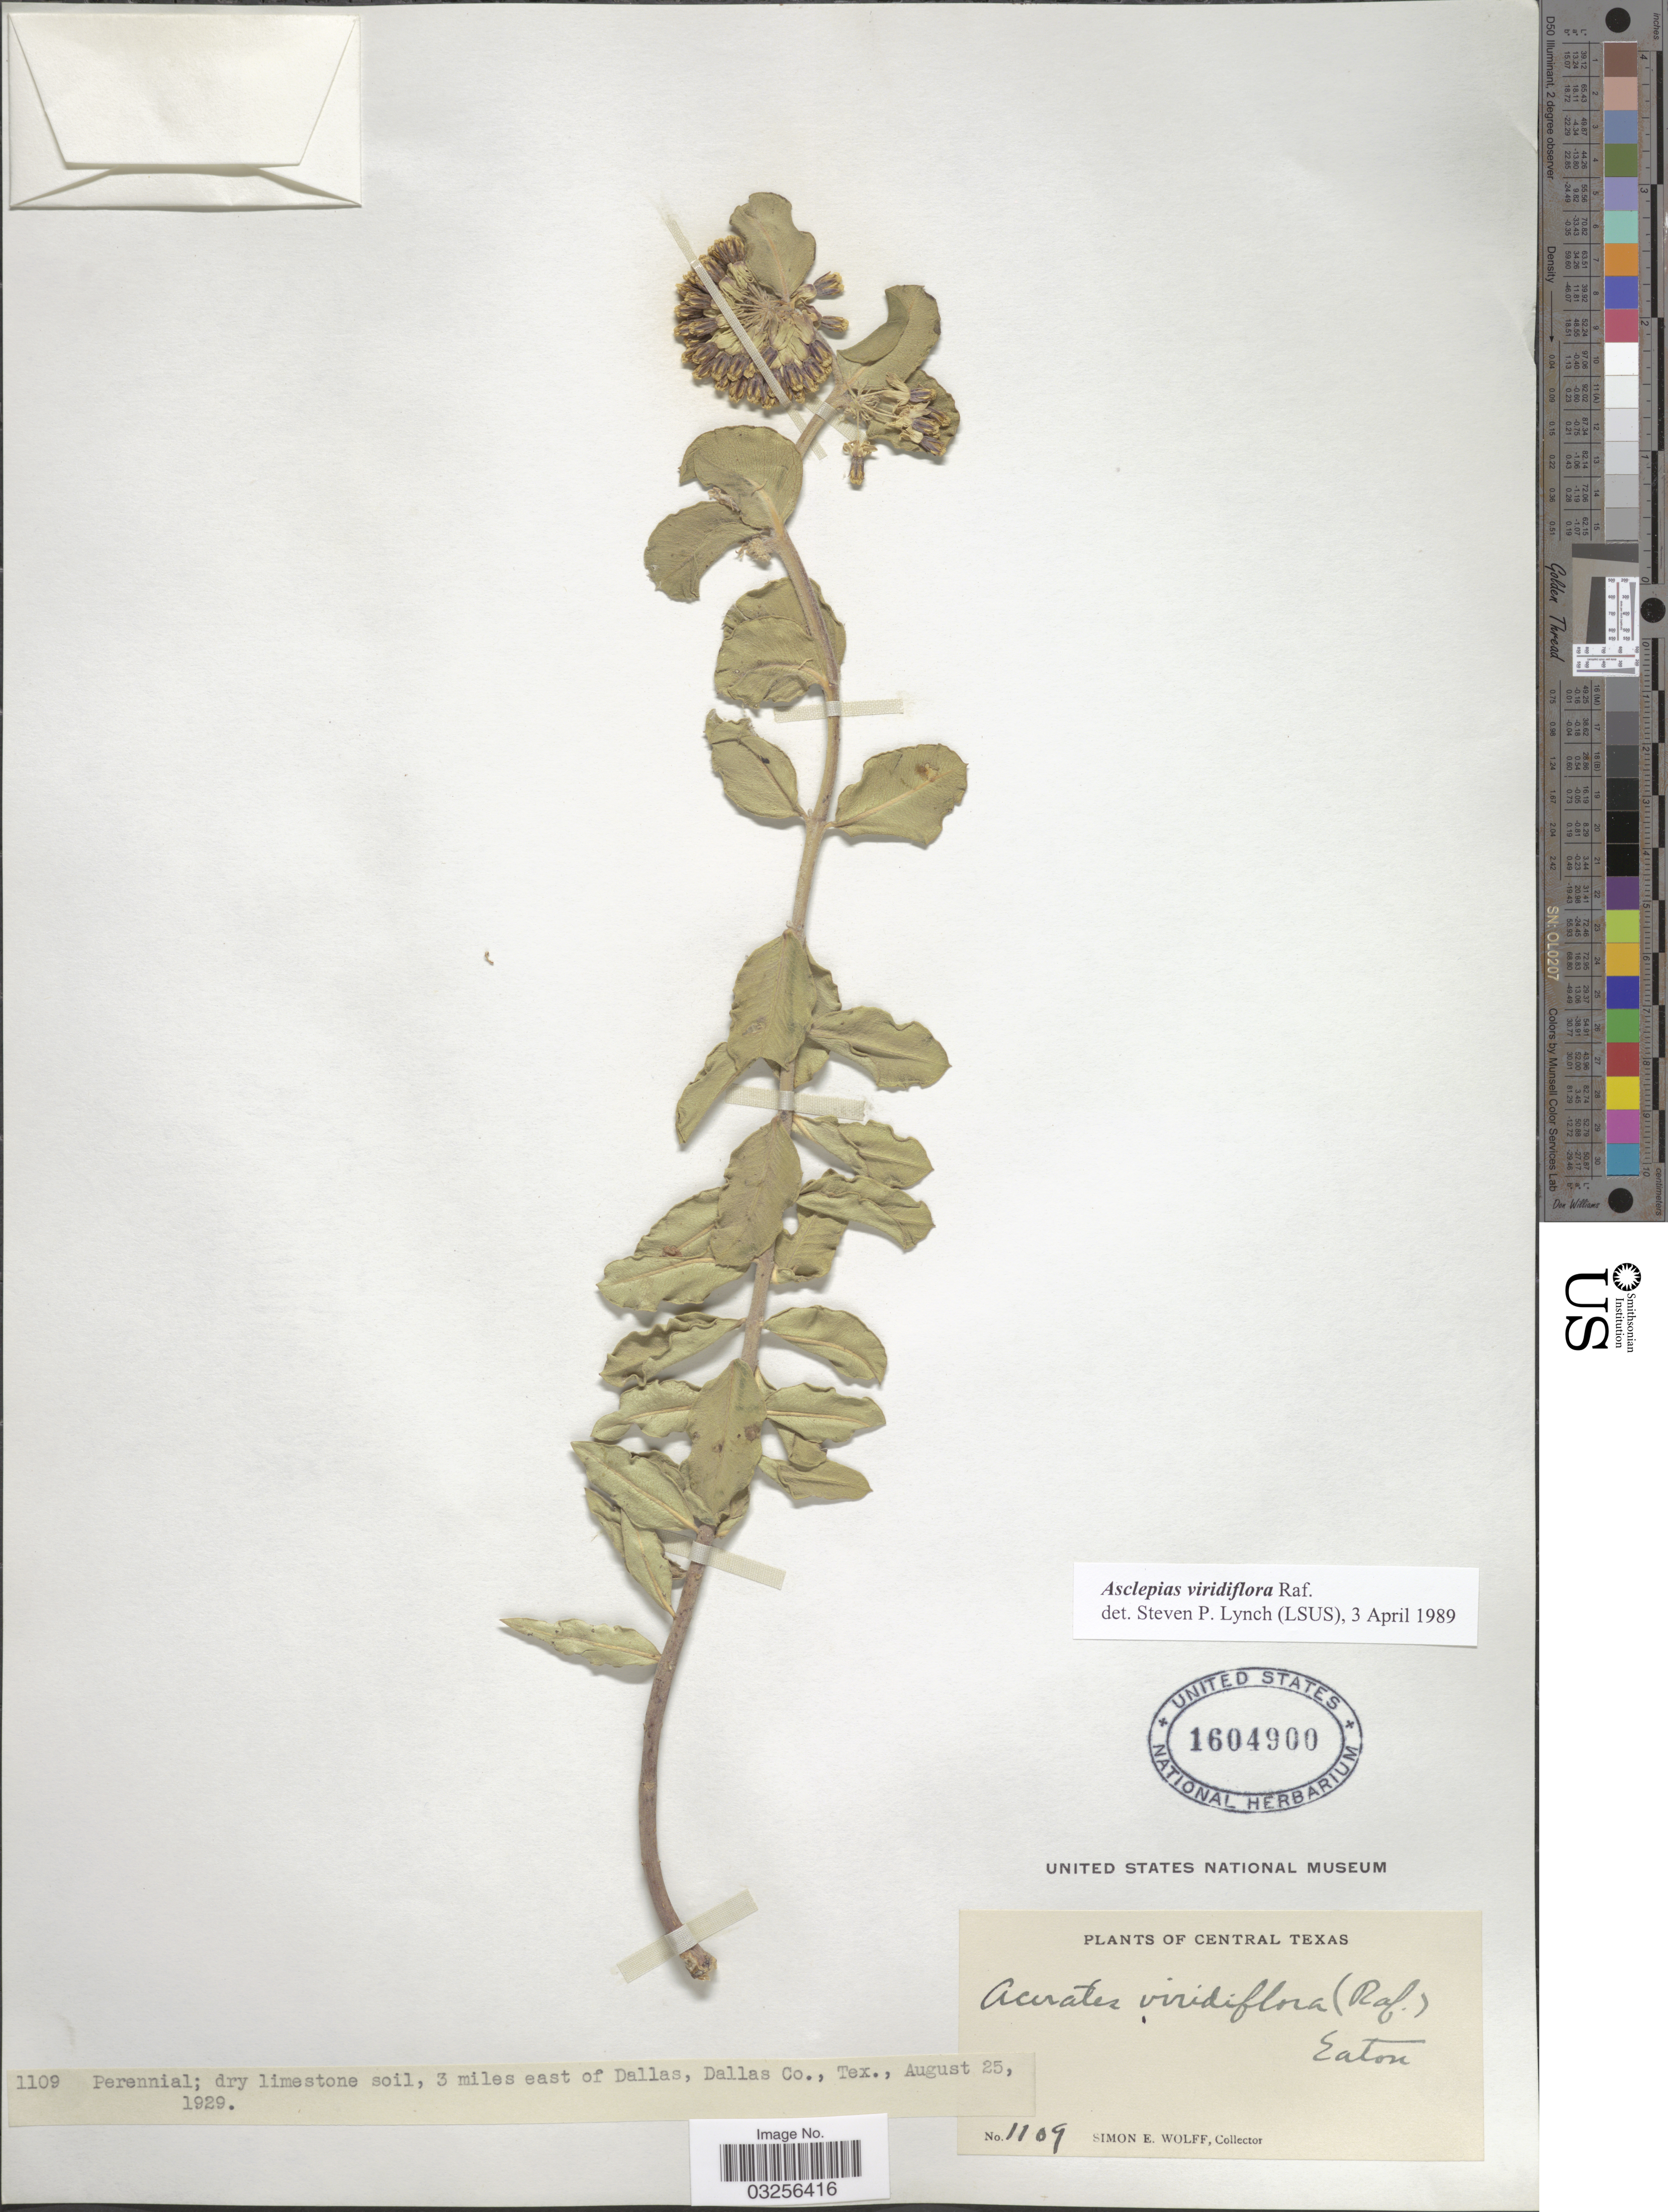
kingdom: Plantae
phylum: Tracheophyta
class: Magnoliopsida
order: Gentianales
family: Apocynaceae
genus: Asclepias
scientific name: Asclepias viridiflora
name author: Raf.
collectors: S. E. Wolff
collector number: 1109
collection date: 1929-08-25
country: United States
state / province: Texas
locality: Central Texas. 3 miles east of Dallas, Dallas Co., Tex.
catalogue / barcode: US 1604900